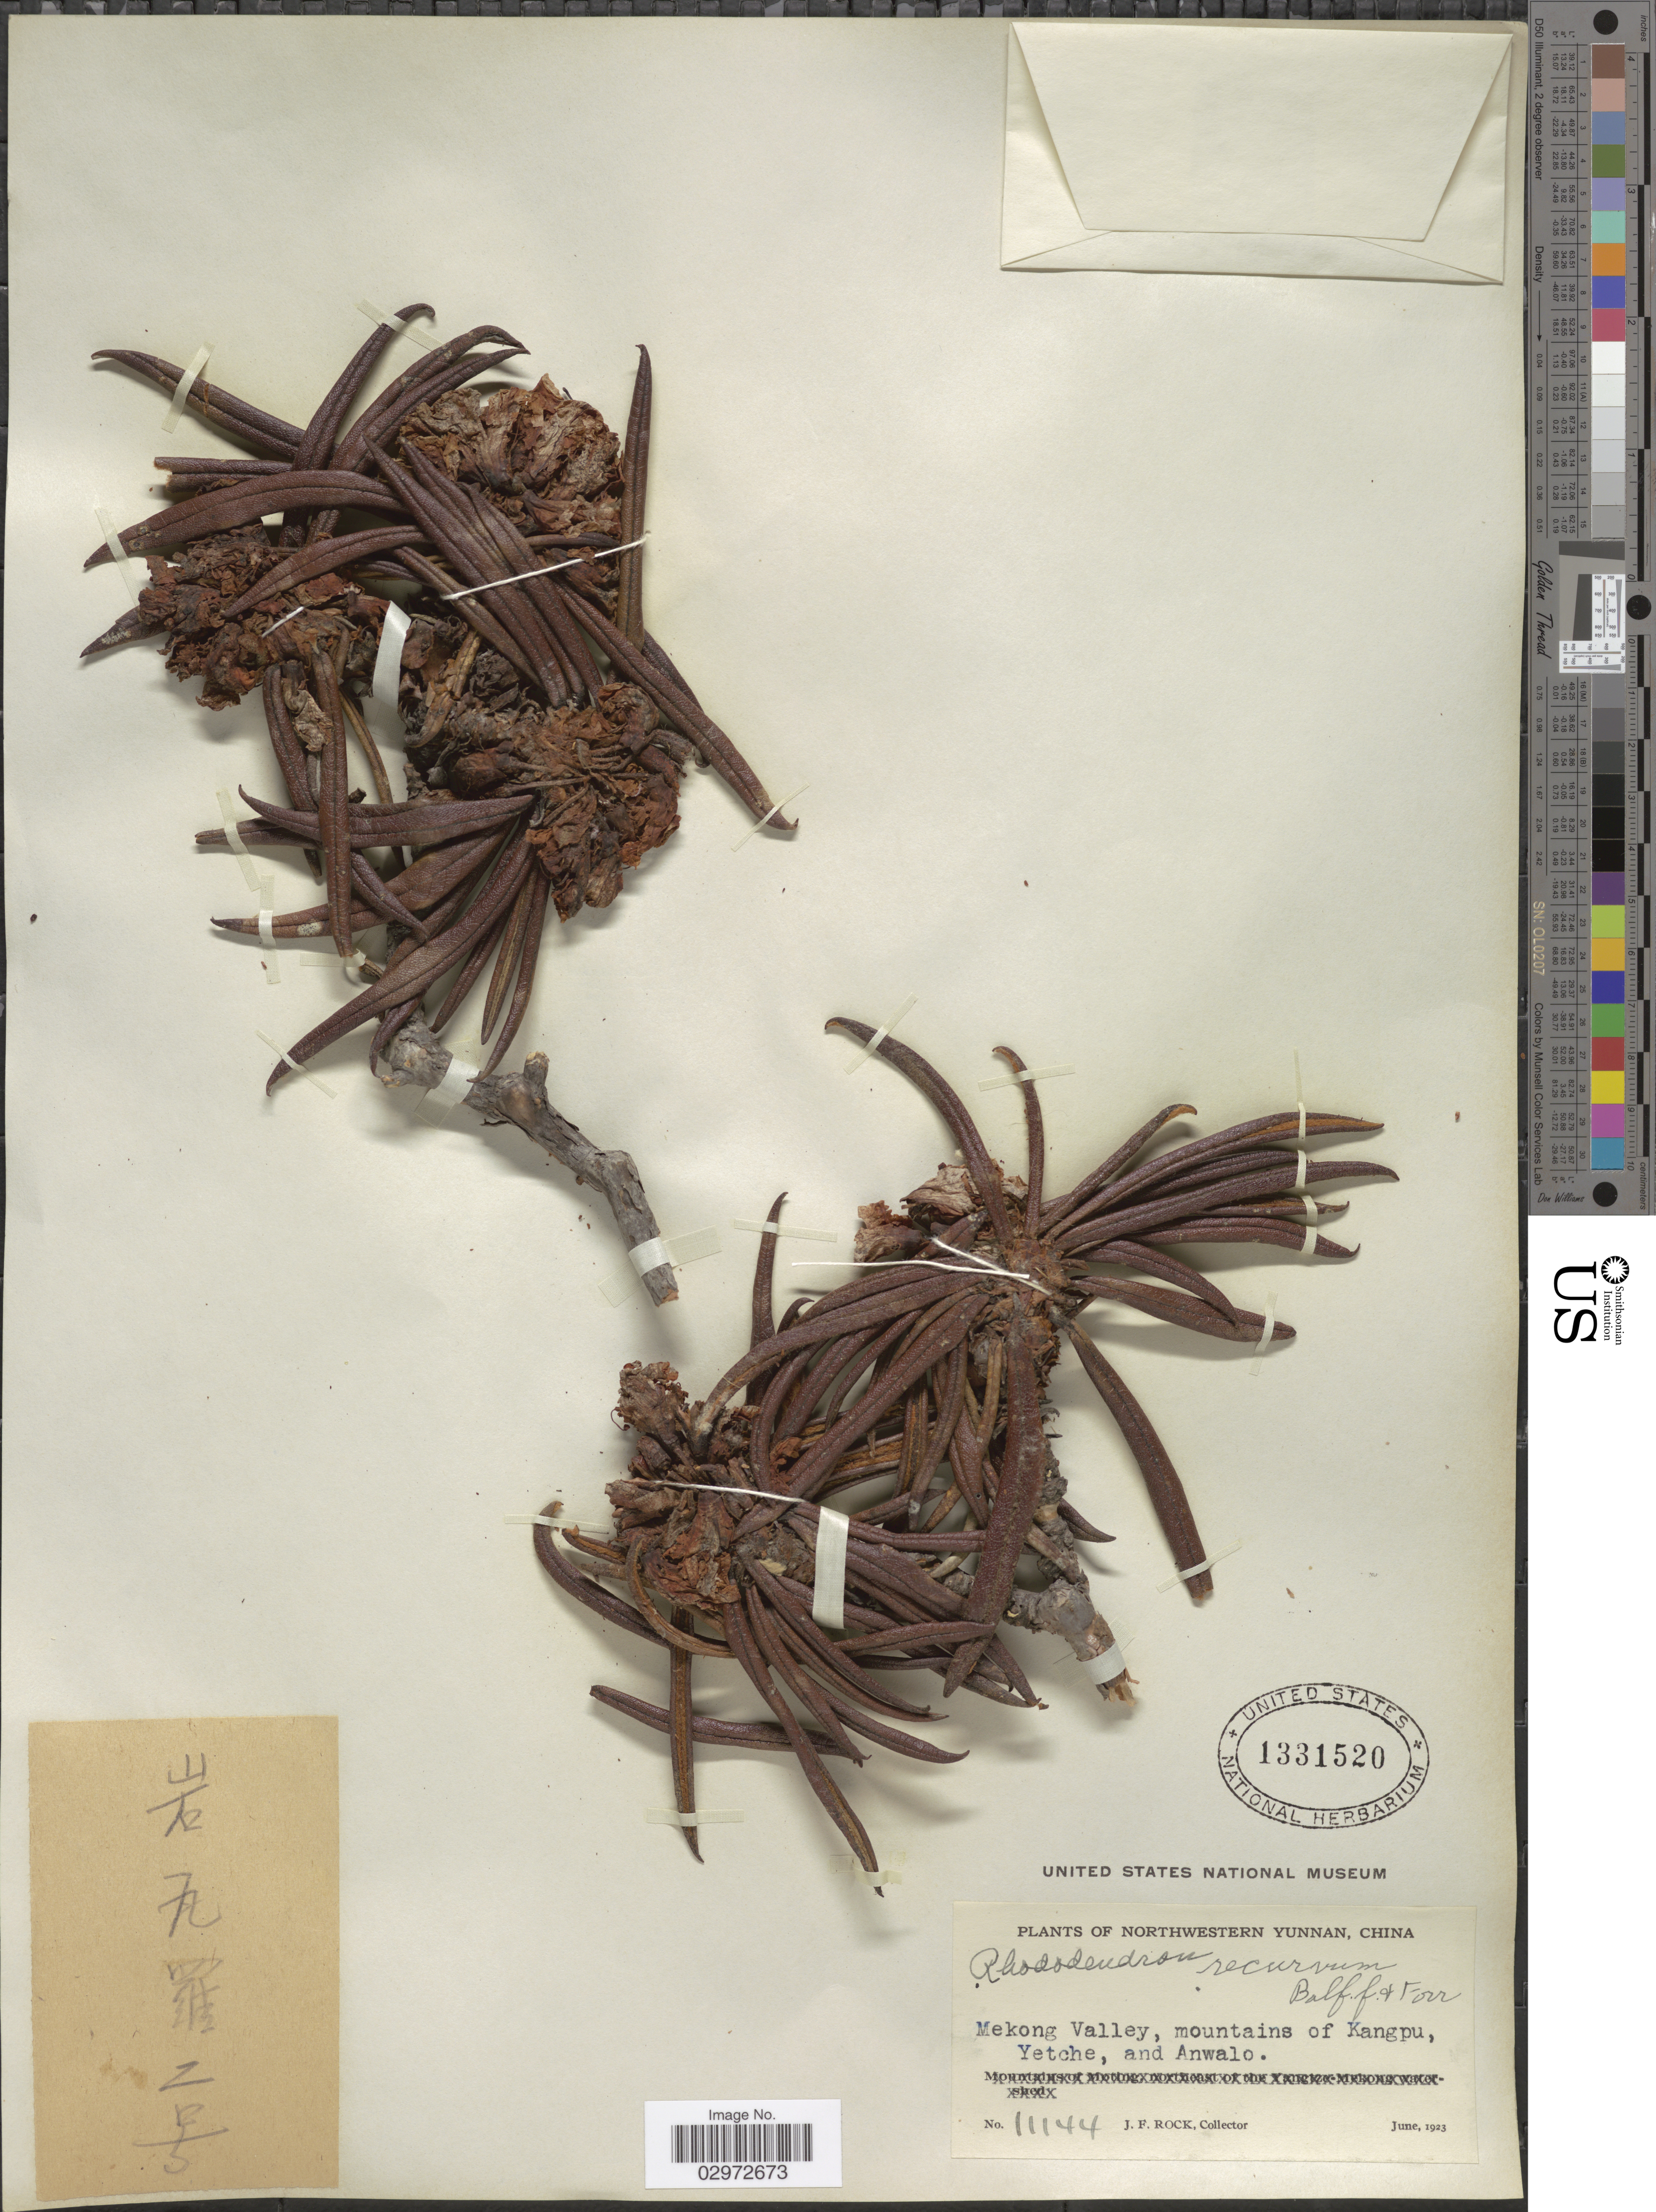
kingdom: Plantae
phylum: Tracheophyta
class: Magnoliopsida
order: Ericales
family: Ericaceae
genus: Rhododendron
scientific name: Rhododendron recurvum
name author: Balf. f. & Forrest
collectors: J. Rock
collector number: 11144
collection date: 1923-06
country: China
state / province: Yunnan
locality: Northwestern Yunnan. Mekong Valley, mountains of Kangpu, Yetche, and Anwalo.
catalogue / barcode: US 1331520